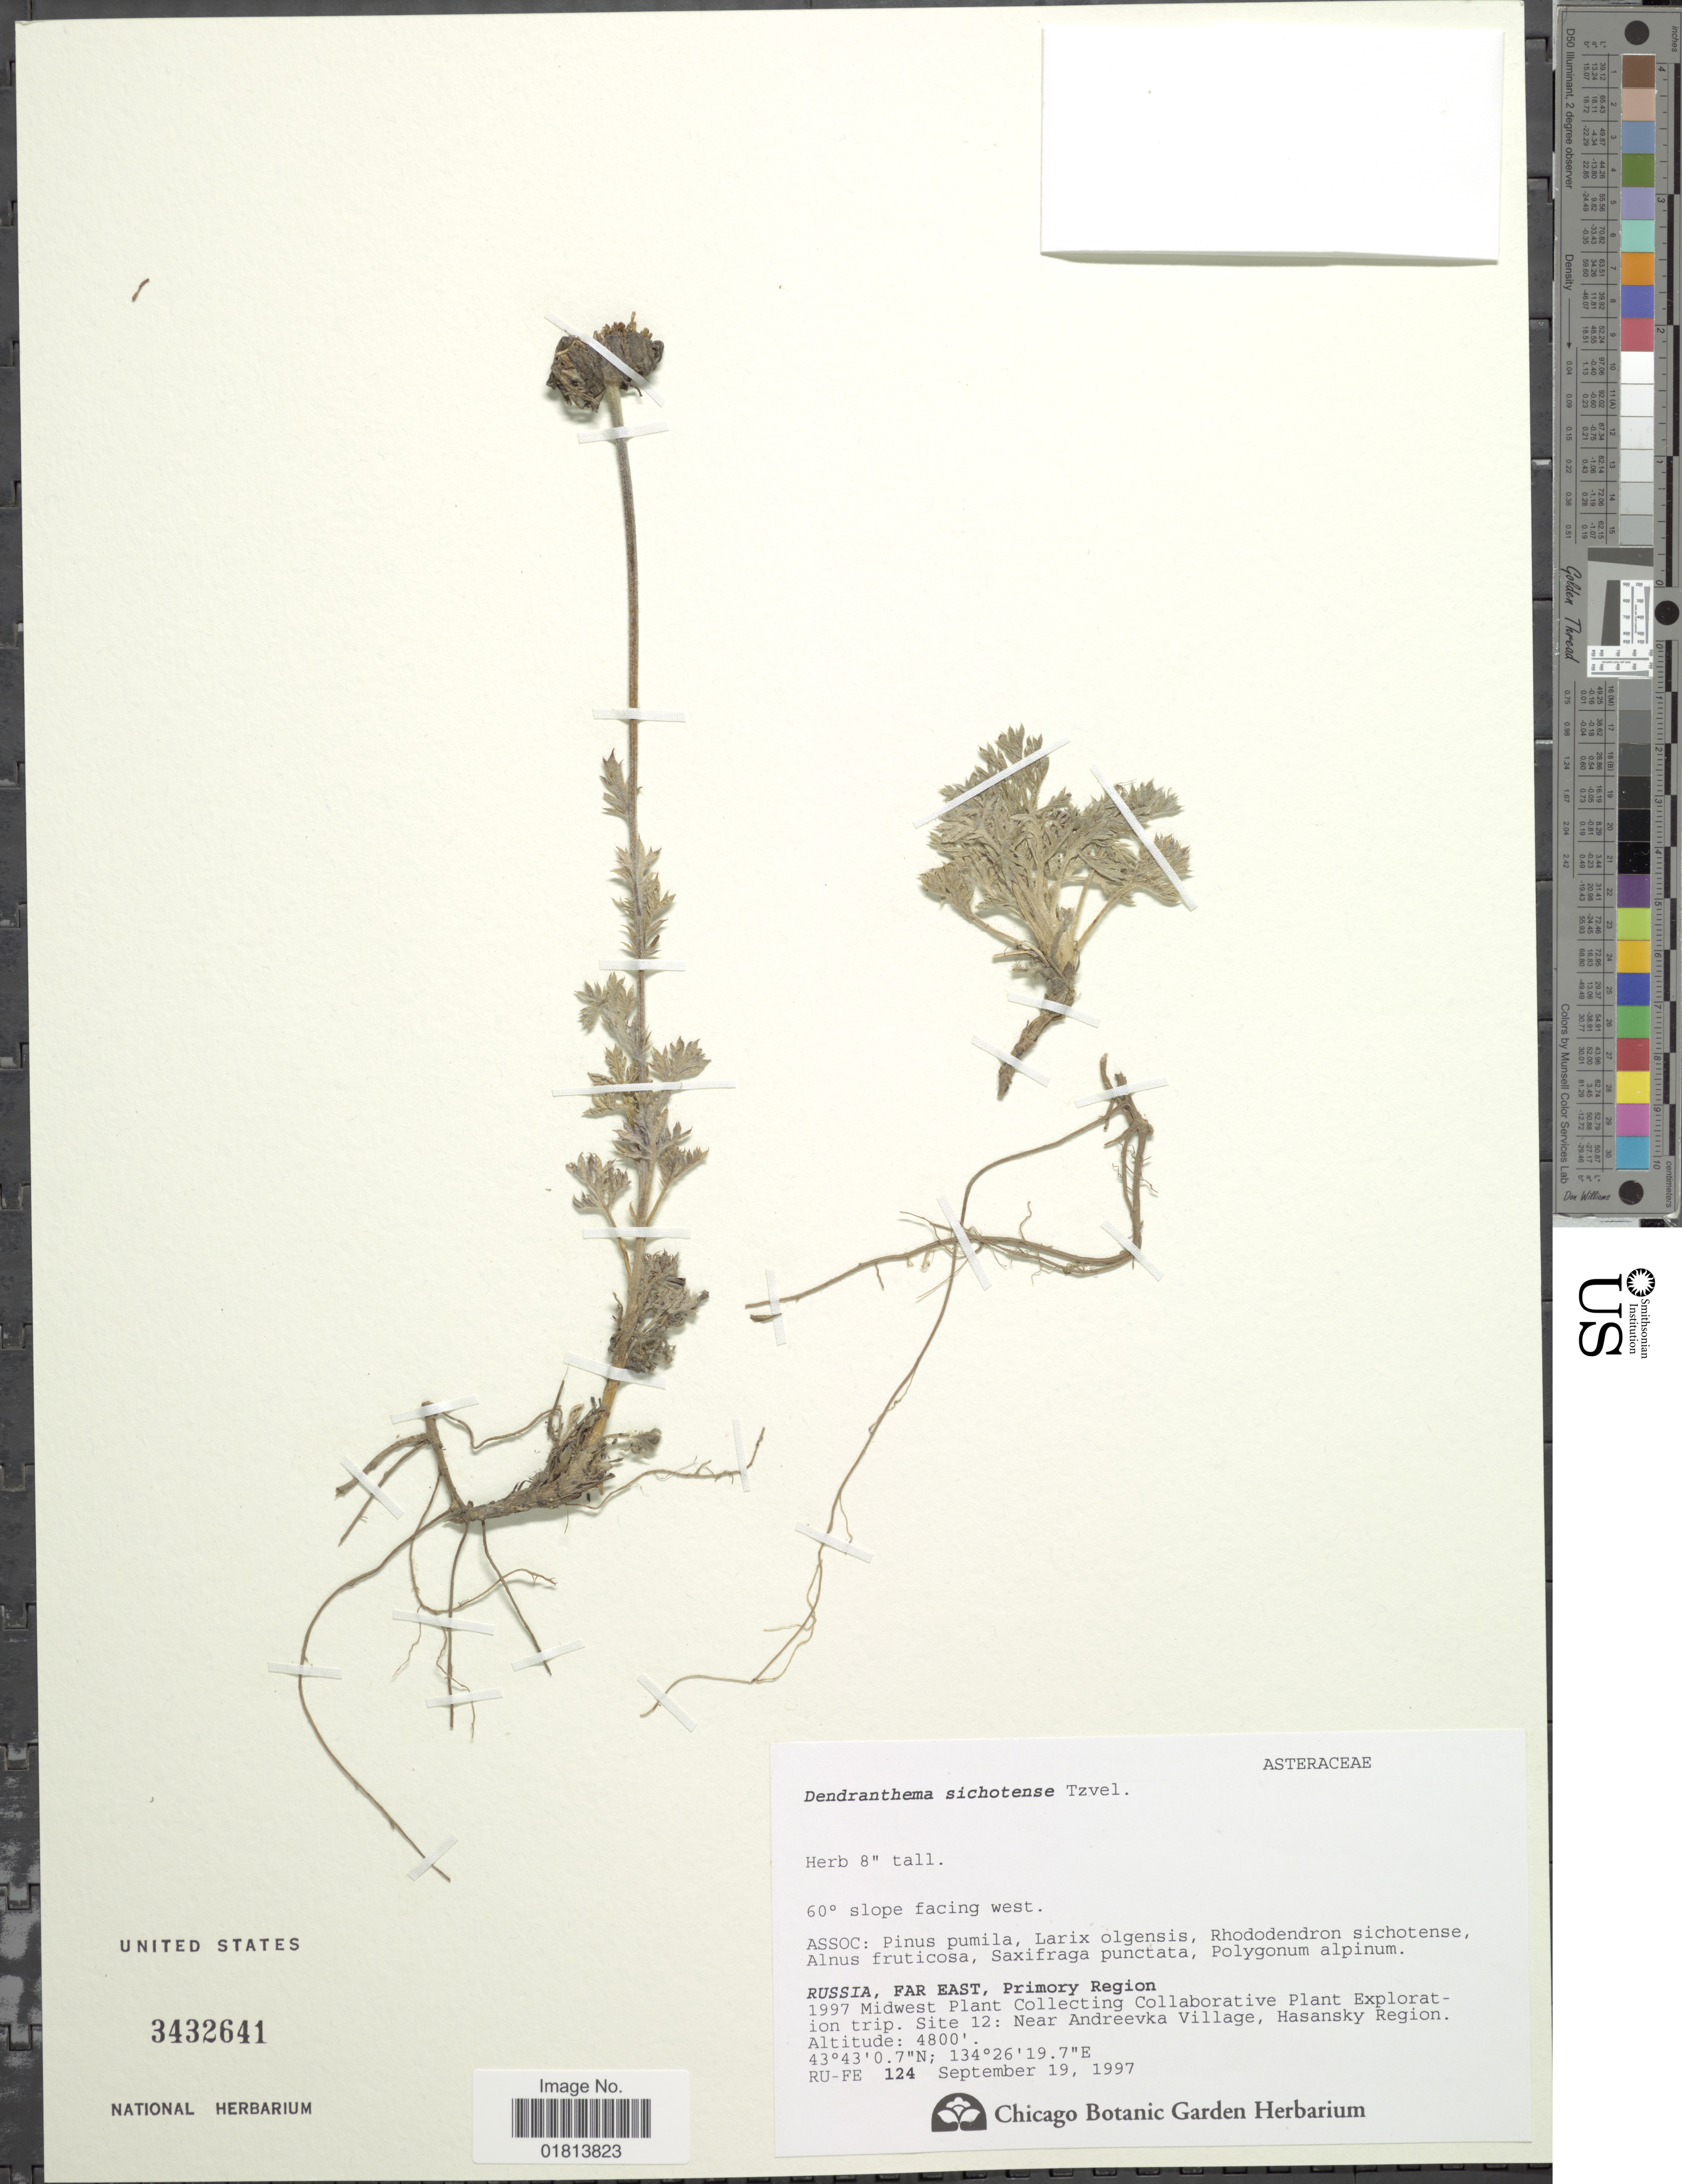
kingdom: Plantae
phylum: Tracheophyta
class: Magnoliopsida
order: Asterales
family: Asteraceae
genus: Dendranthema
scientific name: Dendranthema sichotense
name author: Tzvelev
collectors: Ru-Fe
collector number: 124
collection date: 1997-09-19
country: Russian Federation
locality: Russia, Far East, Primory Region, Near Andreevka Village, Hasansky Region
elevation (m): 1463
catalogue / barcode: US 3432641